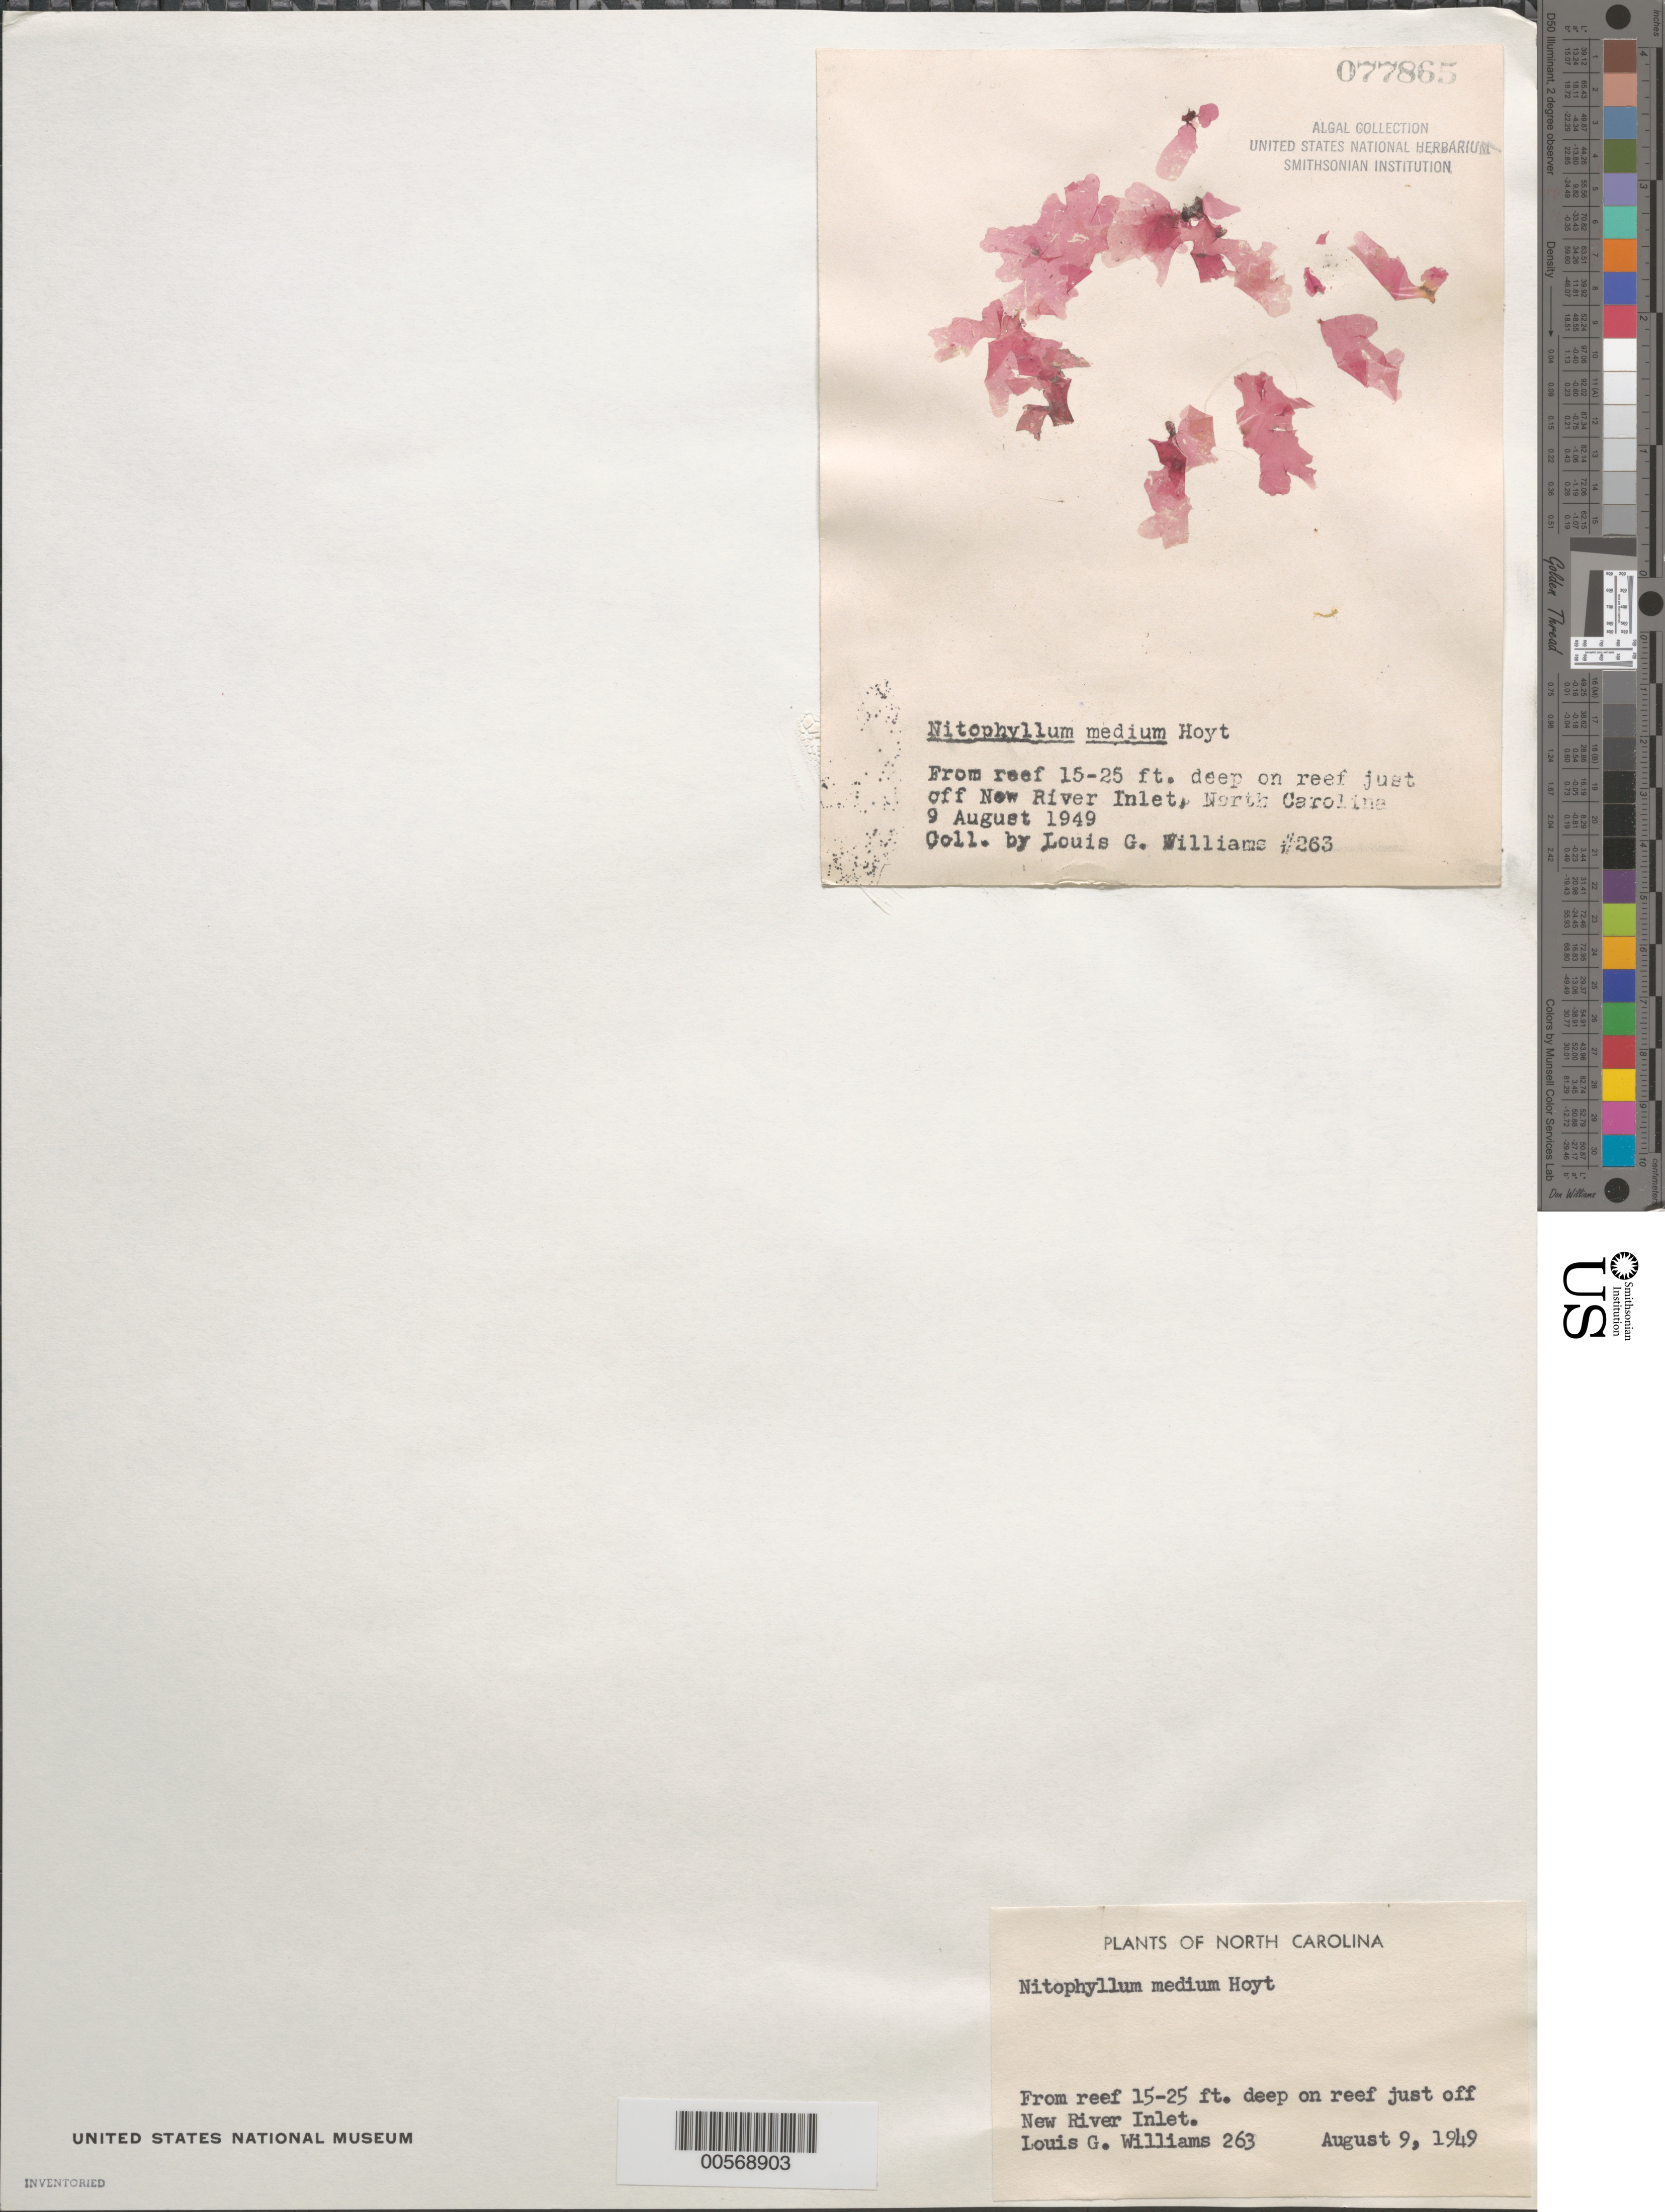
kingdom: Plantae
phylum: Rhodophyta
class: Florideophyceae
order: Ceramiales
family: Delesseriaceae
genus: Radicilingua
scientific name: Radicilingua media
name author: (Hoyt) Wolf et al.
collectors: L. G. Williams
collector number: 263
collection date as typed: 09 Aug 1949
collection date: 1949-08-09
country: United States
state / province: North Carolina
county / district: Onslow County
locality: Reef just off New River Inlet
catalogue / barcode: US 77865